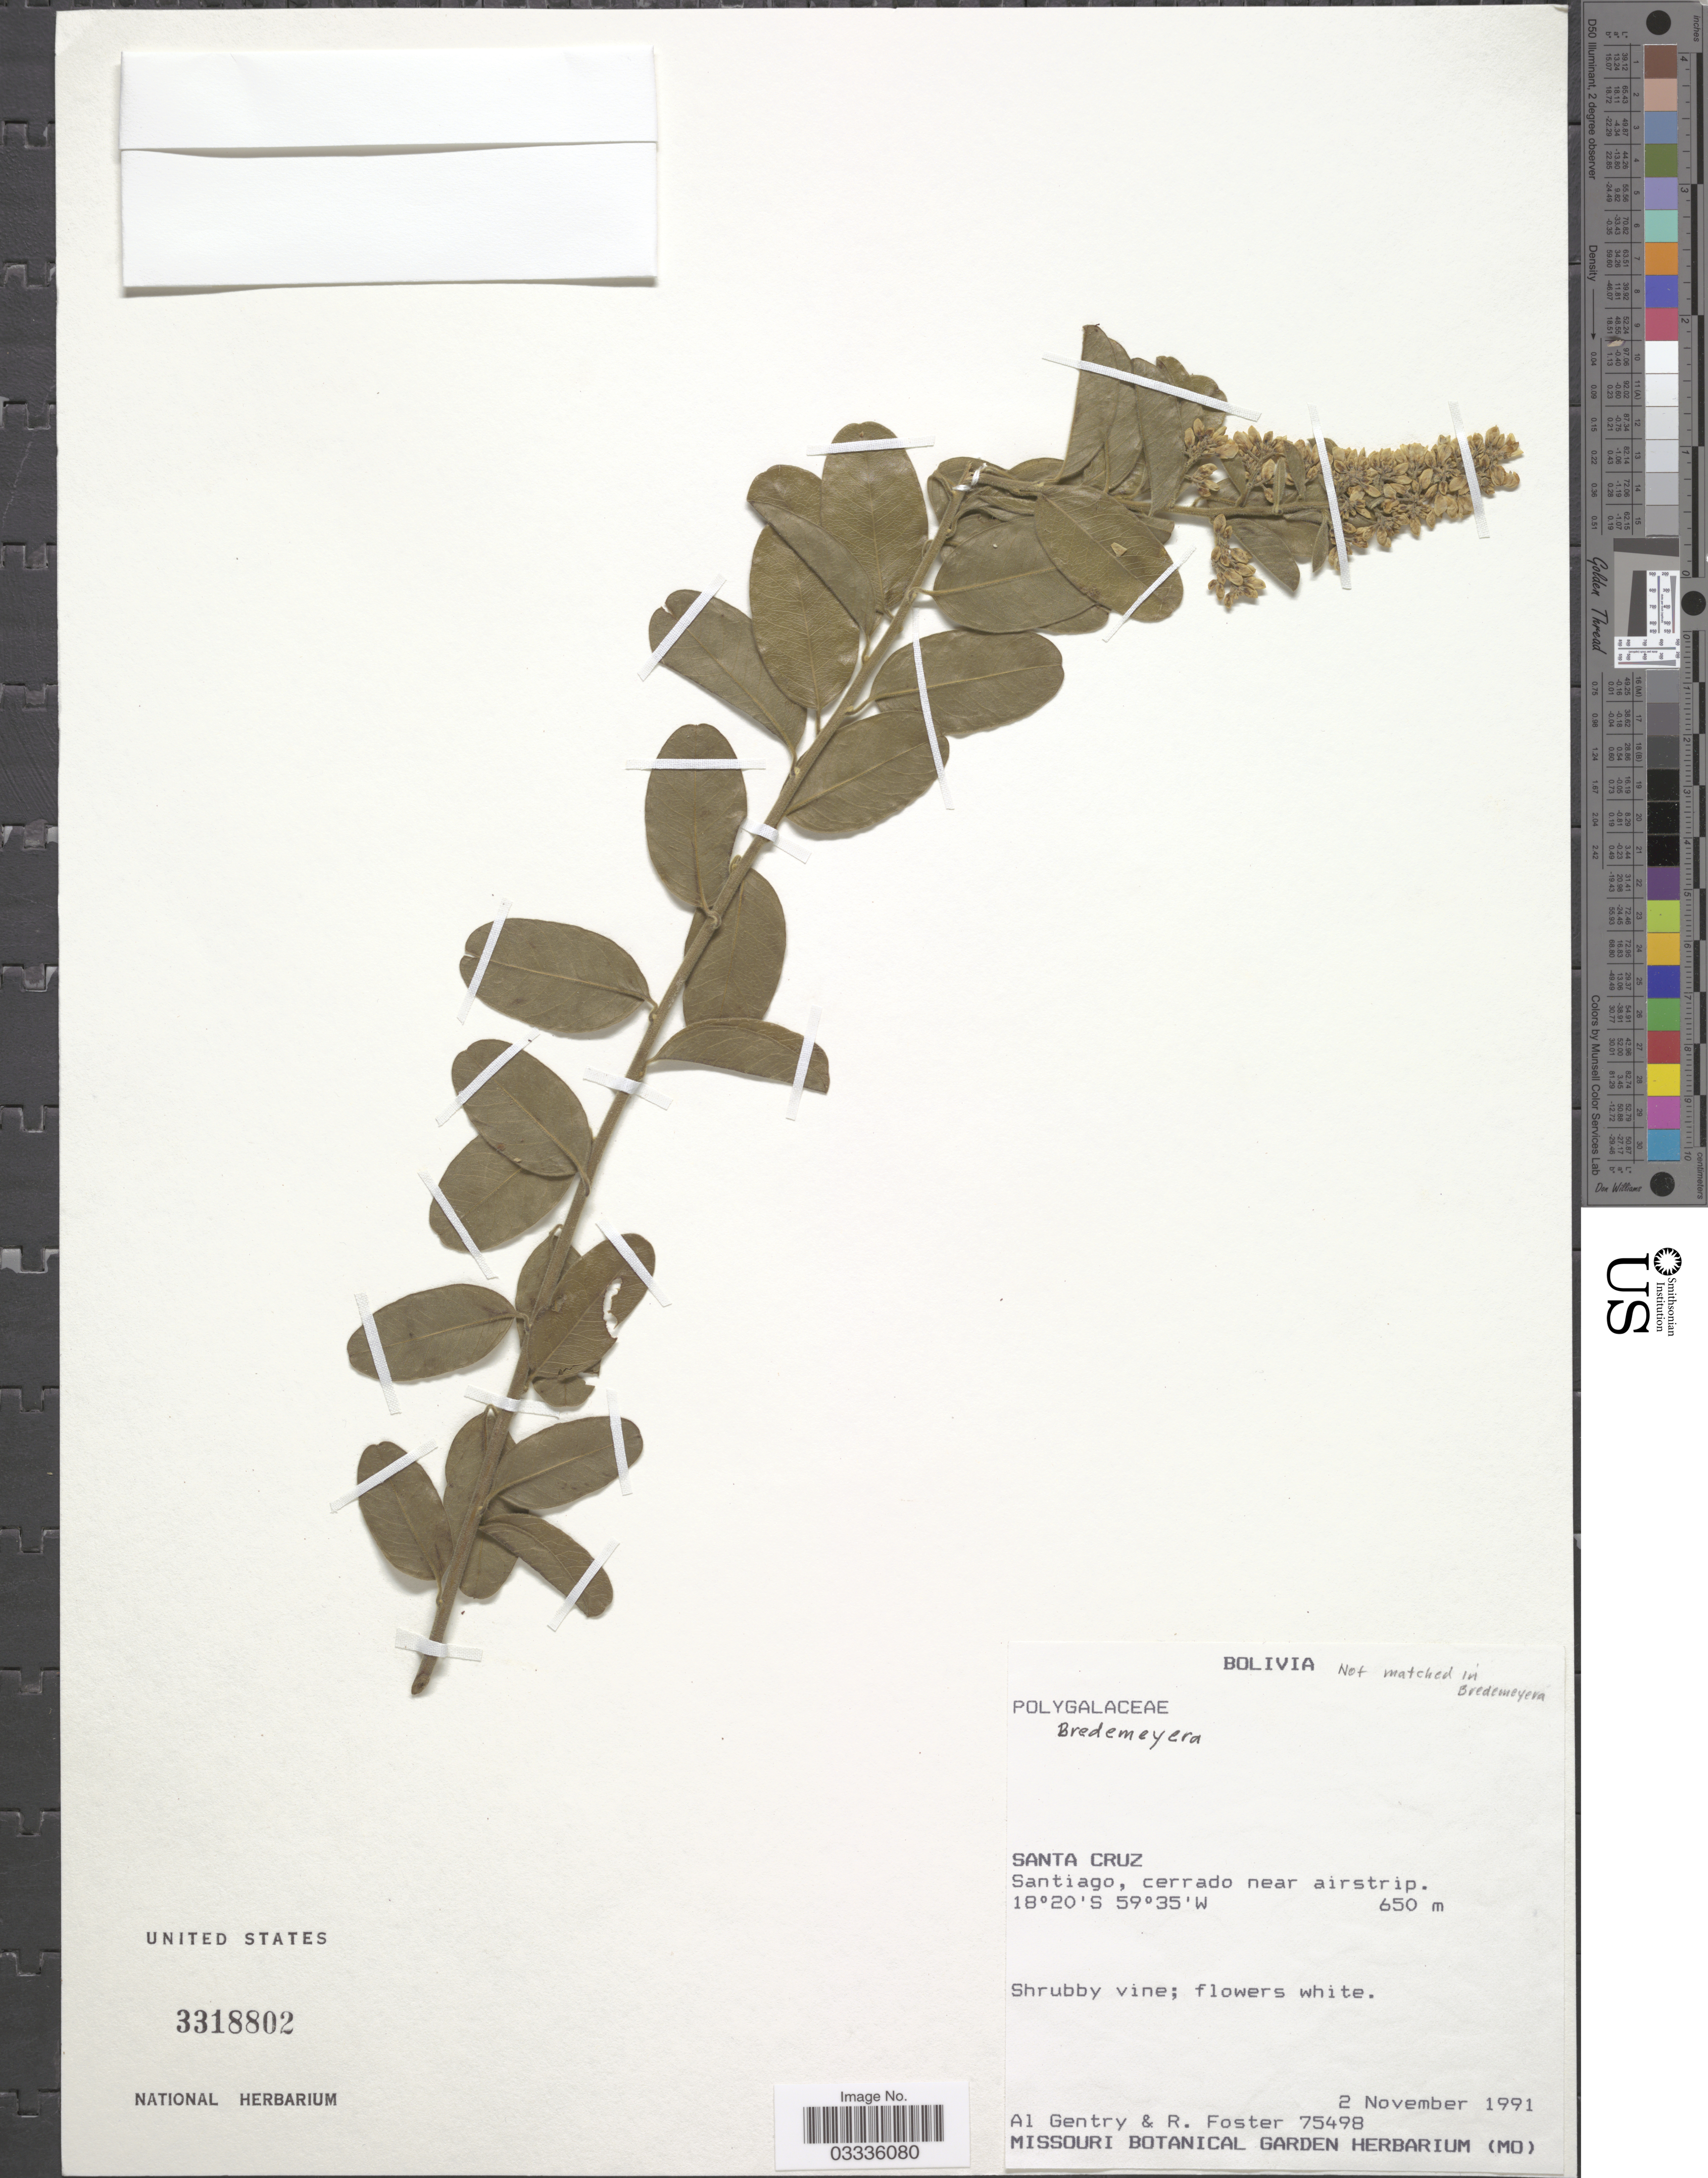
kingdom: Plantae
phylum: Tracheophyta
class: Magnoliopsida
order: Fabales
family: Polygalaceae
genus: Bredemeyera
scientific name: Bredemeyera sp.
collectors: A. H. Gentry & R. Foster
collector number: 75498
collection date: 1991-11-02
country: Bolivia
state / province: Santa Cruz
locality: Santiago, cerrado near airstrip.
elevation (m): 650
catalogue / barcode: US 3318802